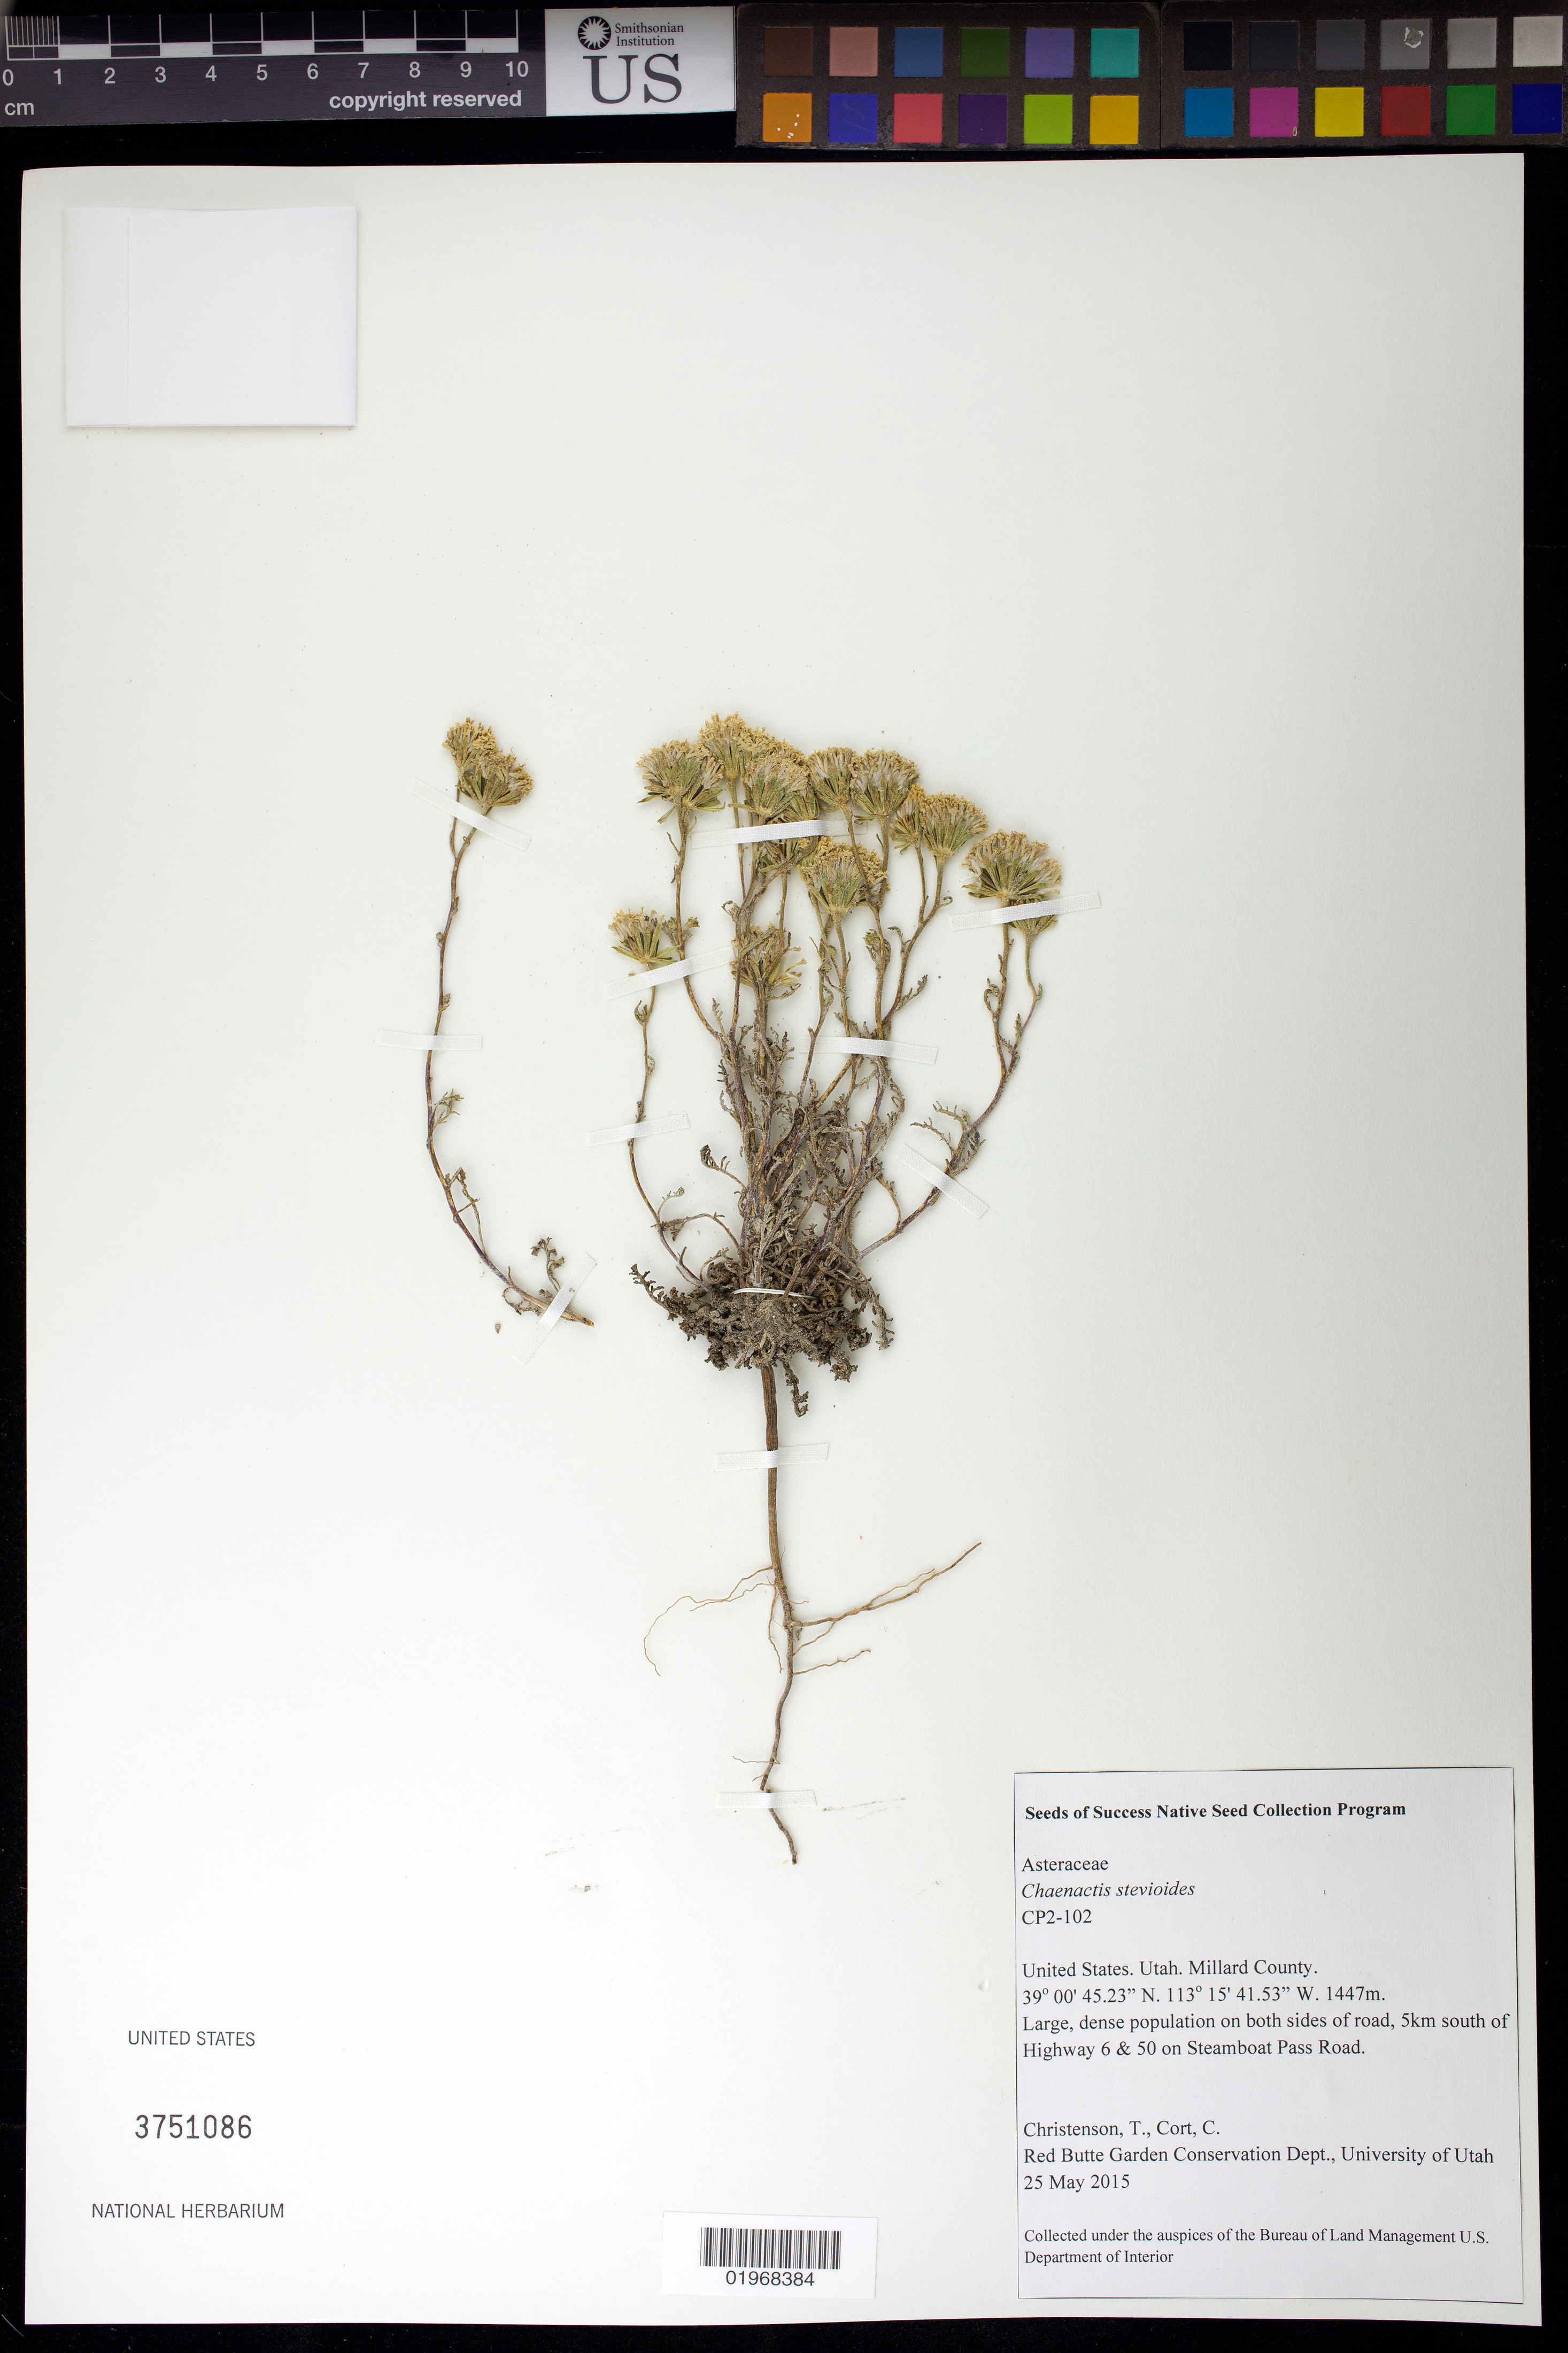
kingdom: Plantae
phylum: Tracheophyta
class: Magnoliopsida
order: Asterales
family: Asteraceae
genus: Chaenactis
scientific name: Chaenactis stevioides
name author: Hook. & Arn.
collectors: T. Christenson & C. Cort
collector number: CP2-102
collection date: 2015-05-25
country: United States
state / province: Utah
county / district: Millard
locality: Steamboat Pass Rd.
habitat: shadscale dominated saline basin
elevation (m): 441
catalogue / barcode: US 3751086